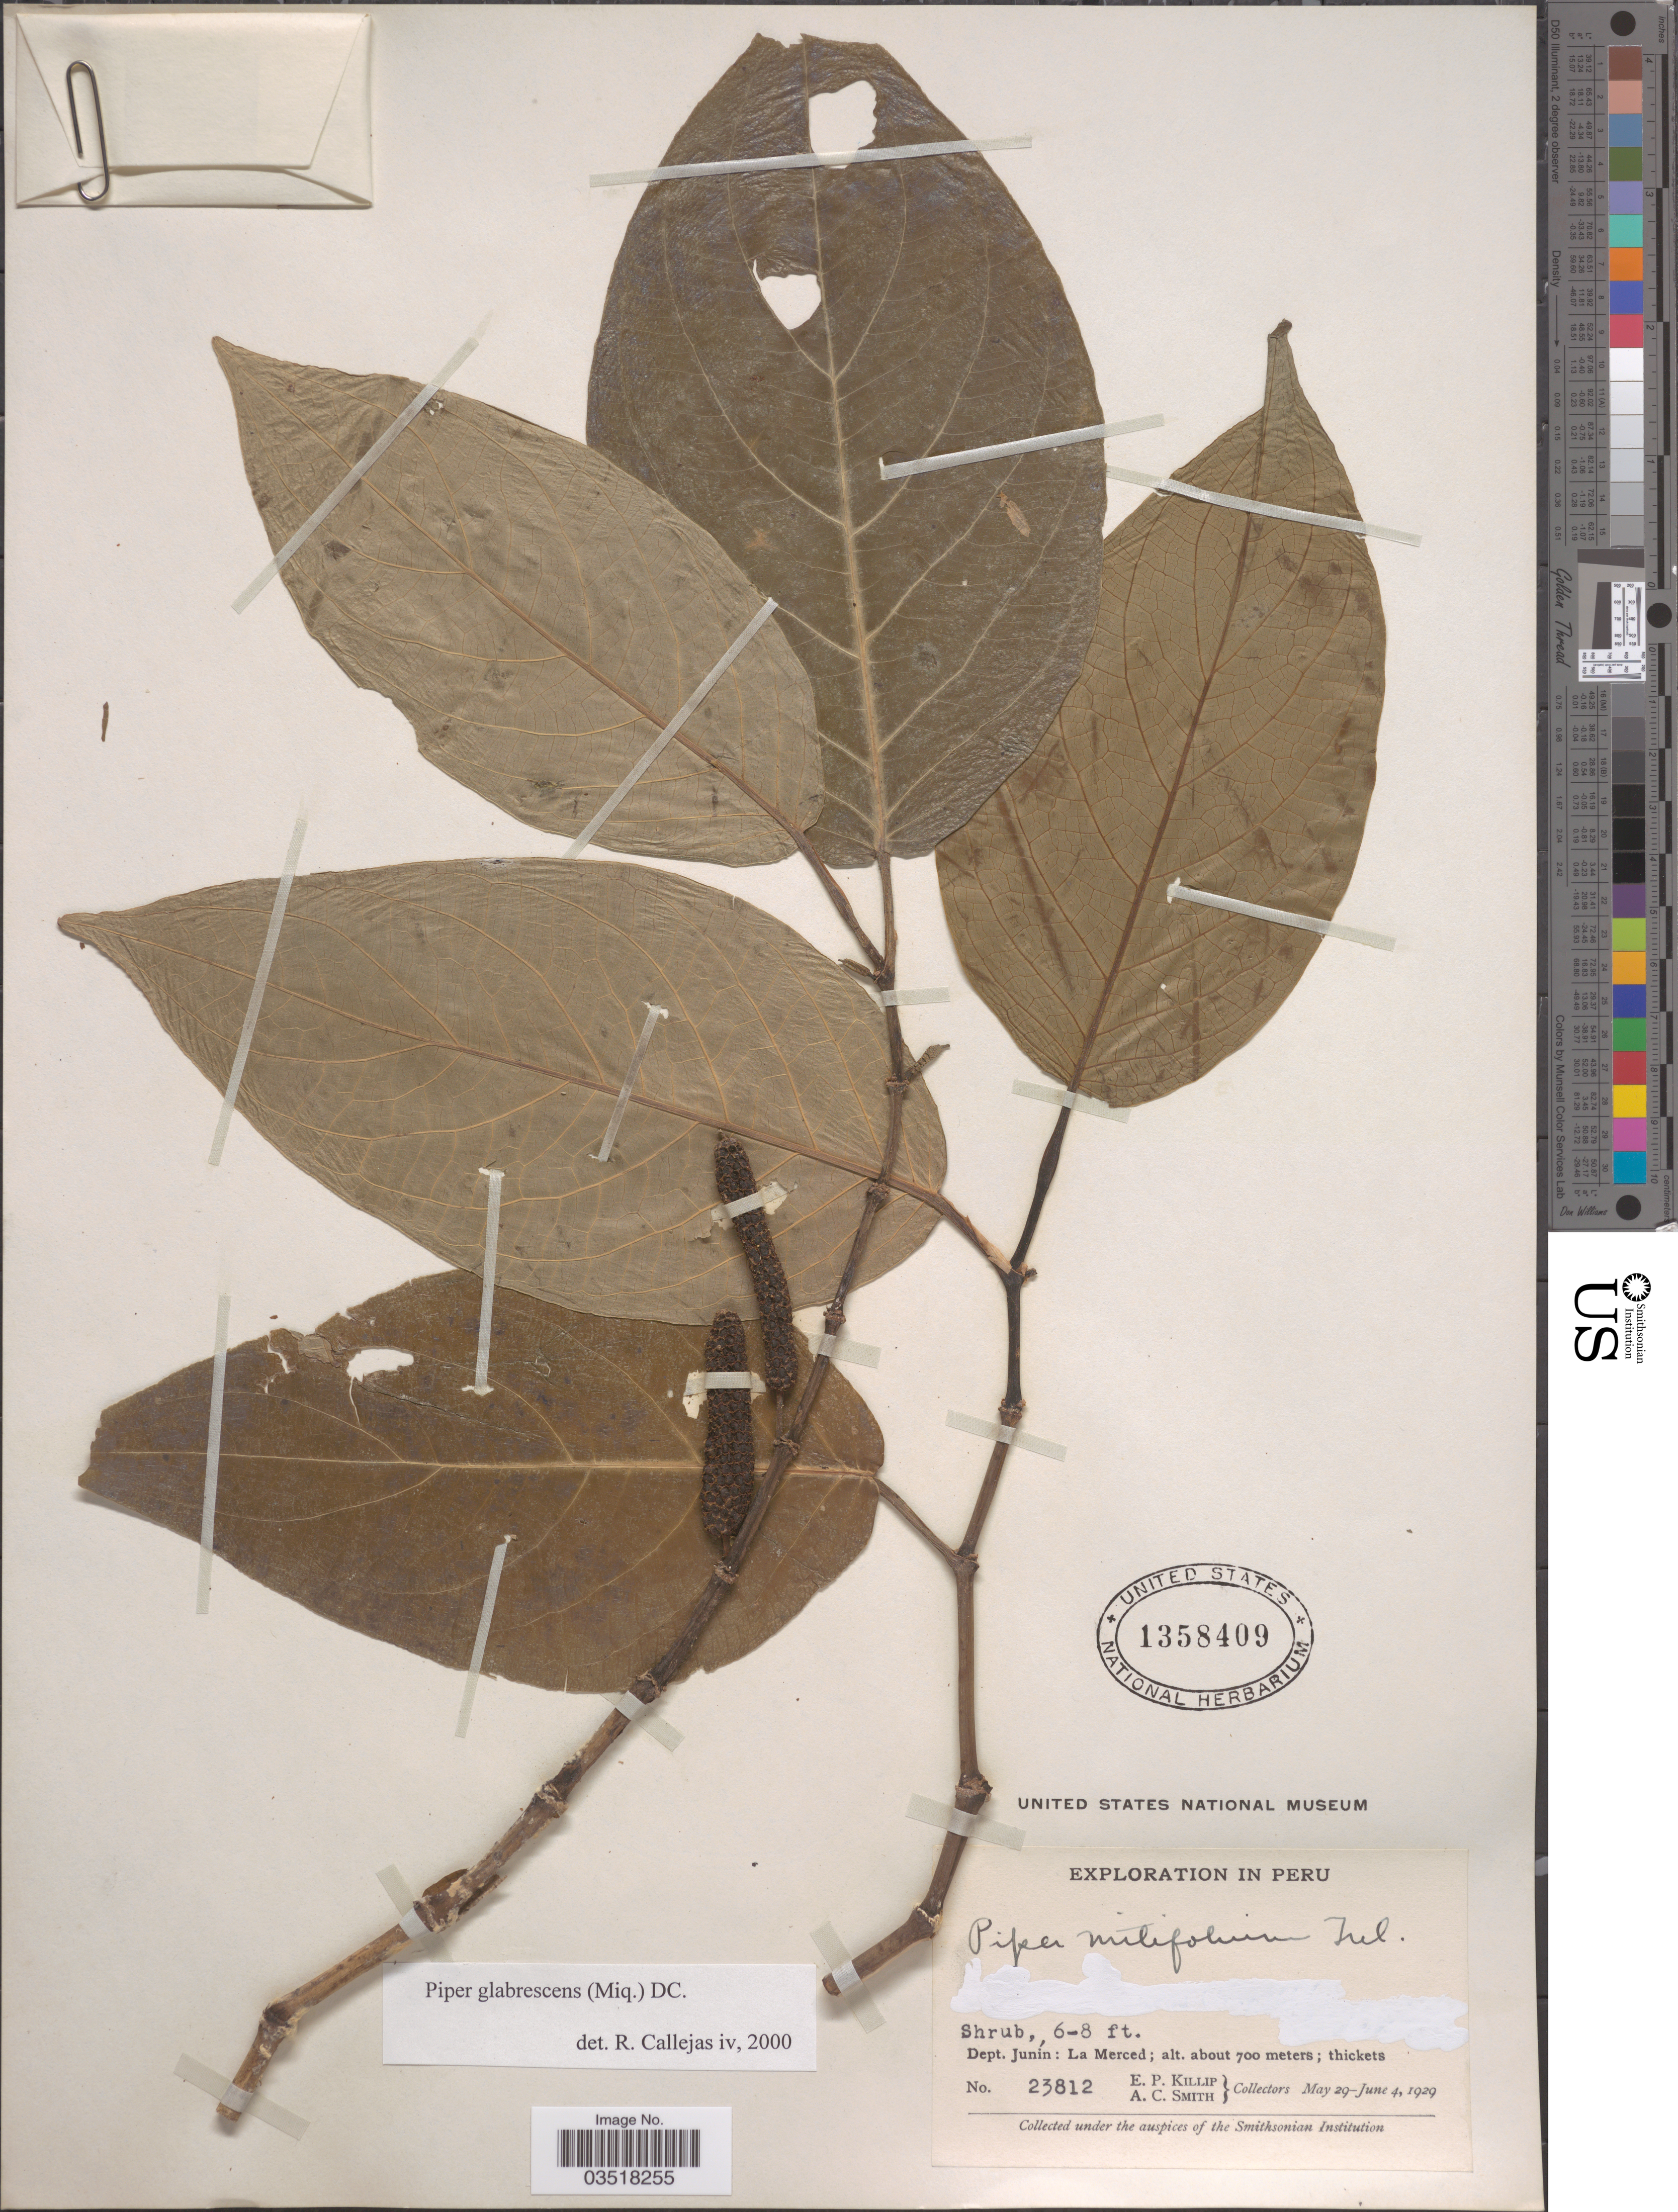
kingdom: Plantae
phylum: Tracheophyta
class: Magnoliopsida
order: Piperales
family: Piperaceae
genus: Piper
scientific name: Piper glabrescens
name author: (Miq.) C. DC.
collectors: E. P. Killip & A. C. Smith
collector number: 23812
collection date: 1929-05-29/1929-06-04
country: Peru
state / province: Junín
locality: Dept. Junín: La Merced.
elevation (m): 700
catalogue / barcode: US 1358409